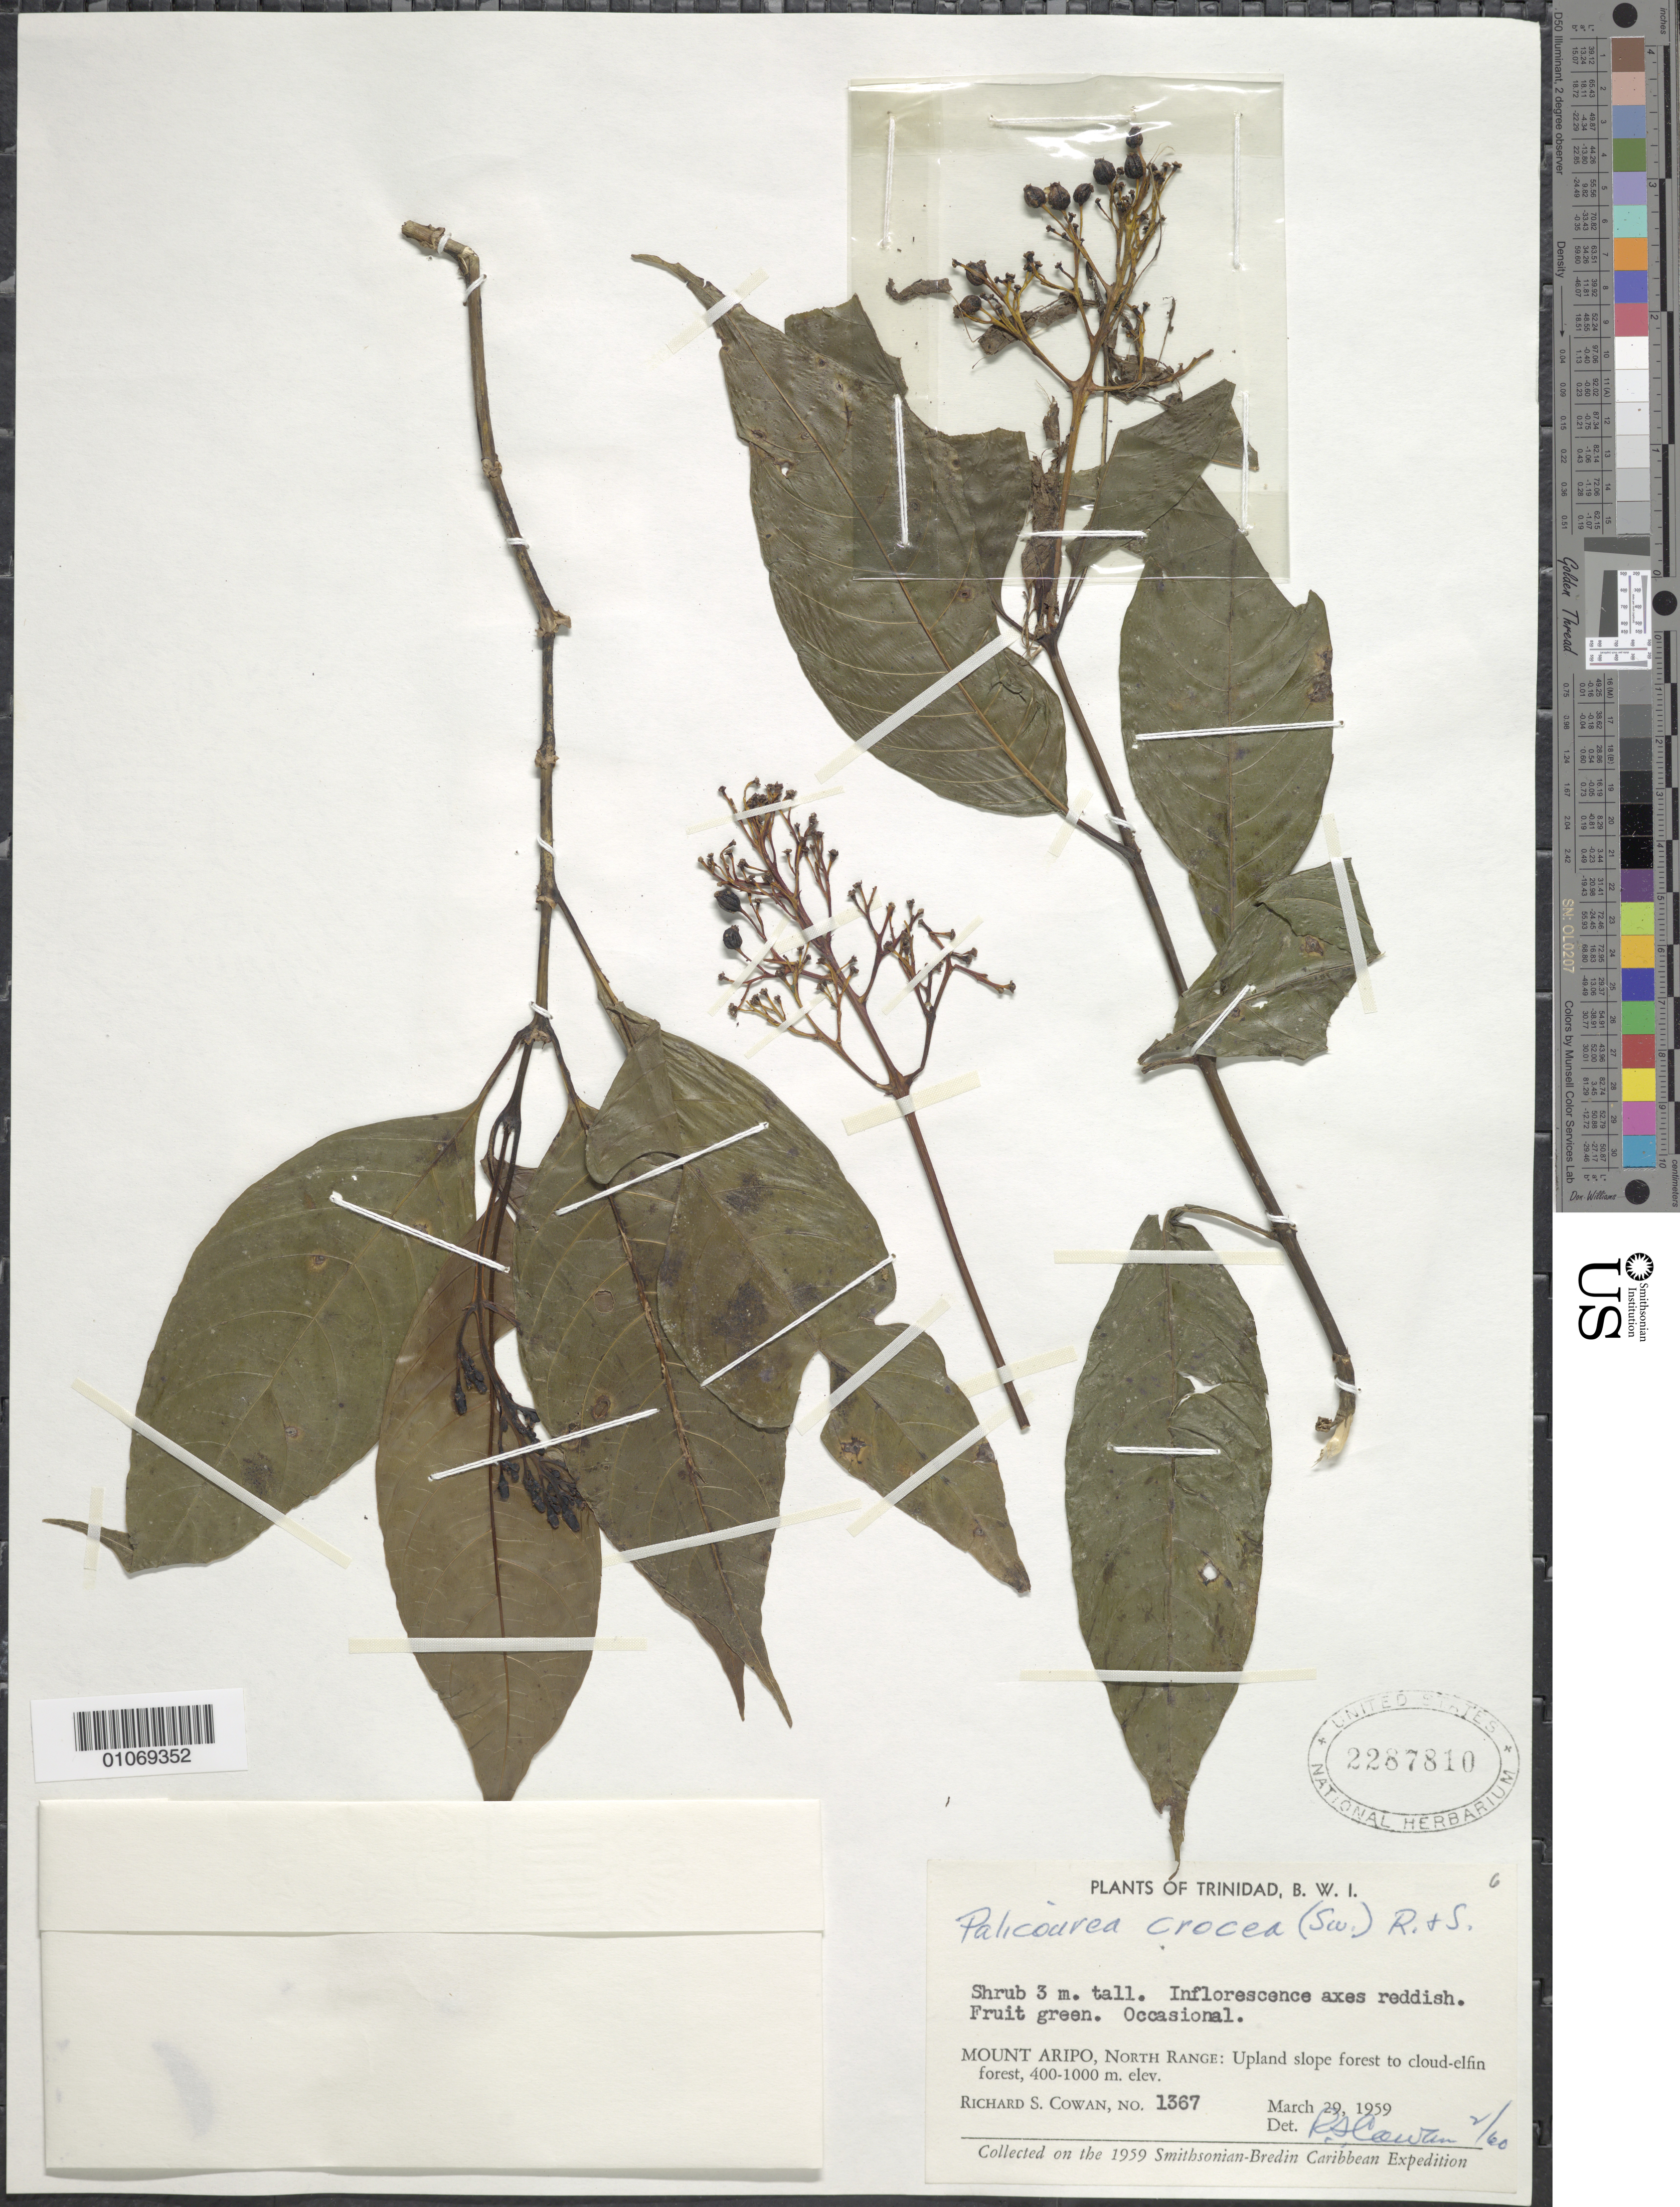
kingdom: Plantae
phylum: Tracheophyta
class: Magnoliopsida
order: Gentianales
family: Rubiaceae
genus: Palicourea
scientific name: Palicourea crocea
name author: (Sw.) Schult.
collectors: R. S. Cowan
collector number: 1367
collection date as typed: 29 Mar 1959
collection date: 1959-03-29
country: Trinidad and Tobago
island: Trinidad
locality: Mount Aripo, North Range: Upland slope forest to cloud-elfin forest.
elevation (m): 400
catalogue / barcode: US 2287810